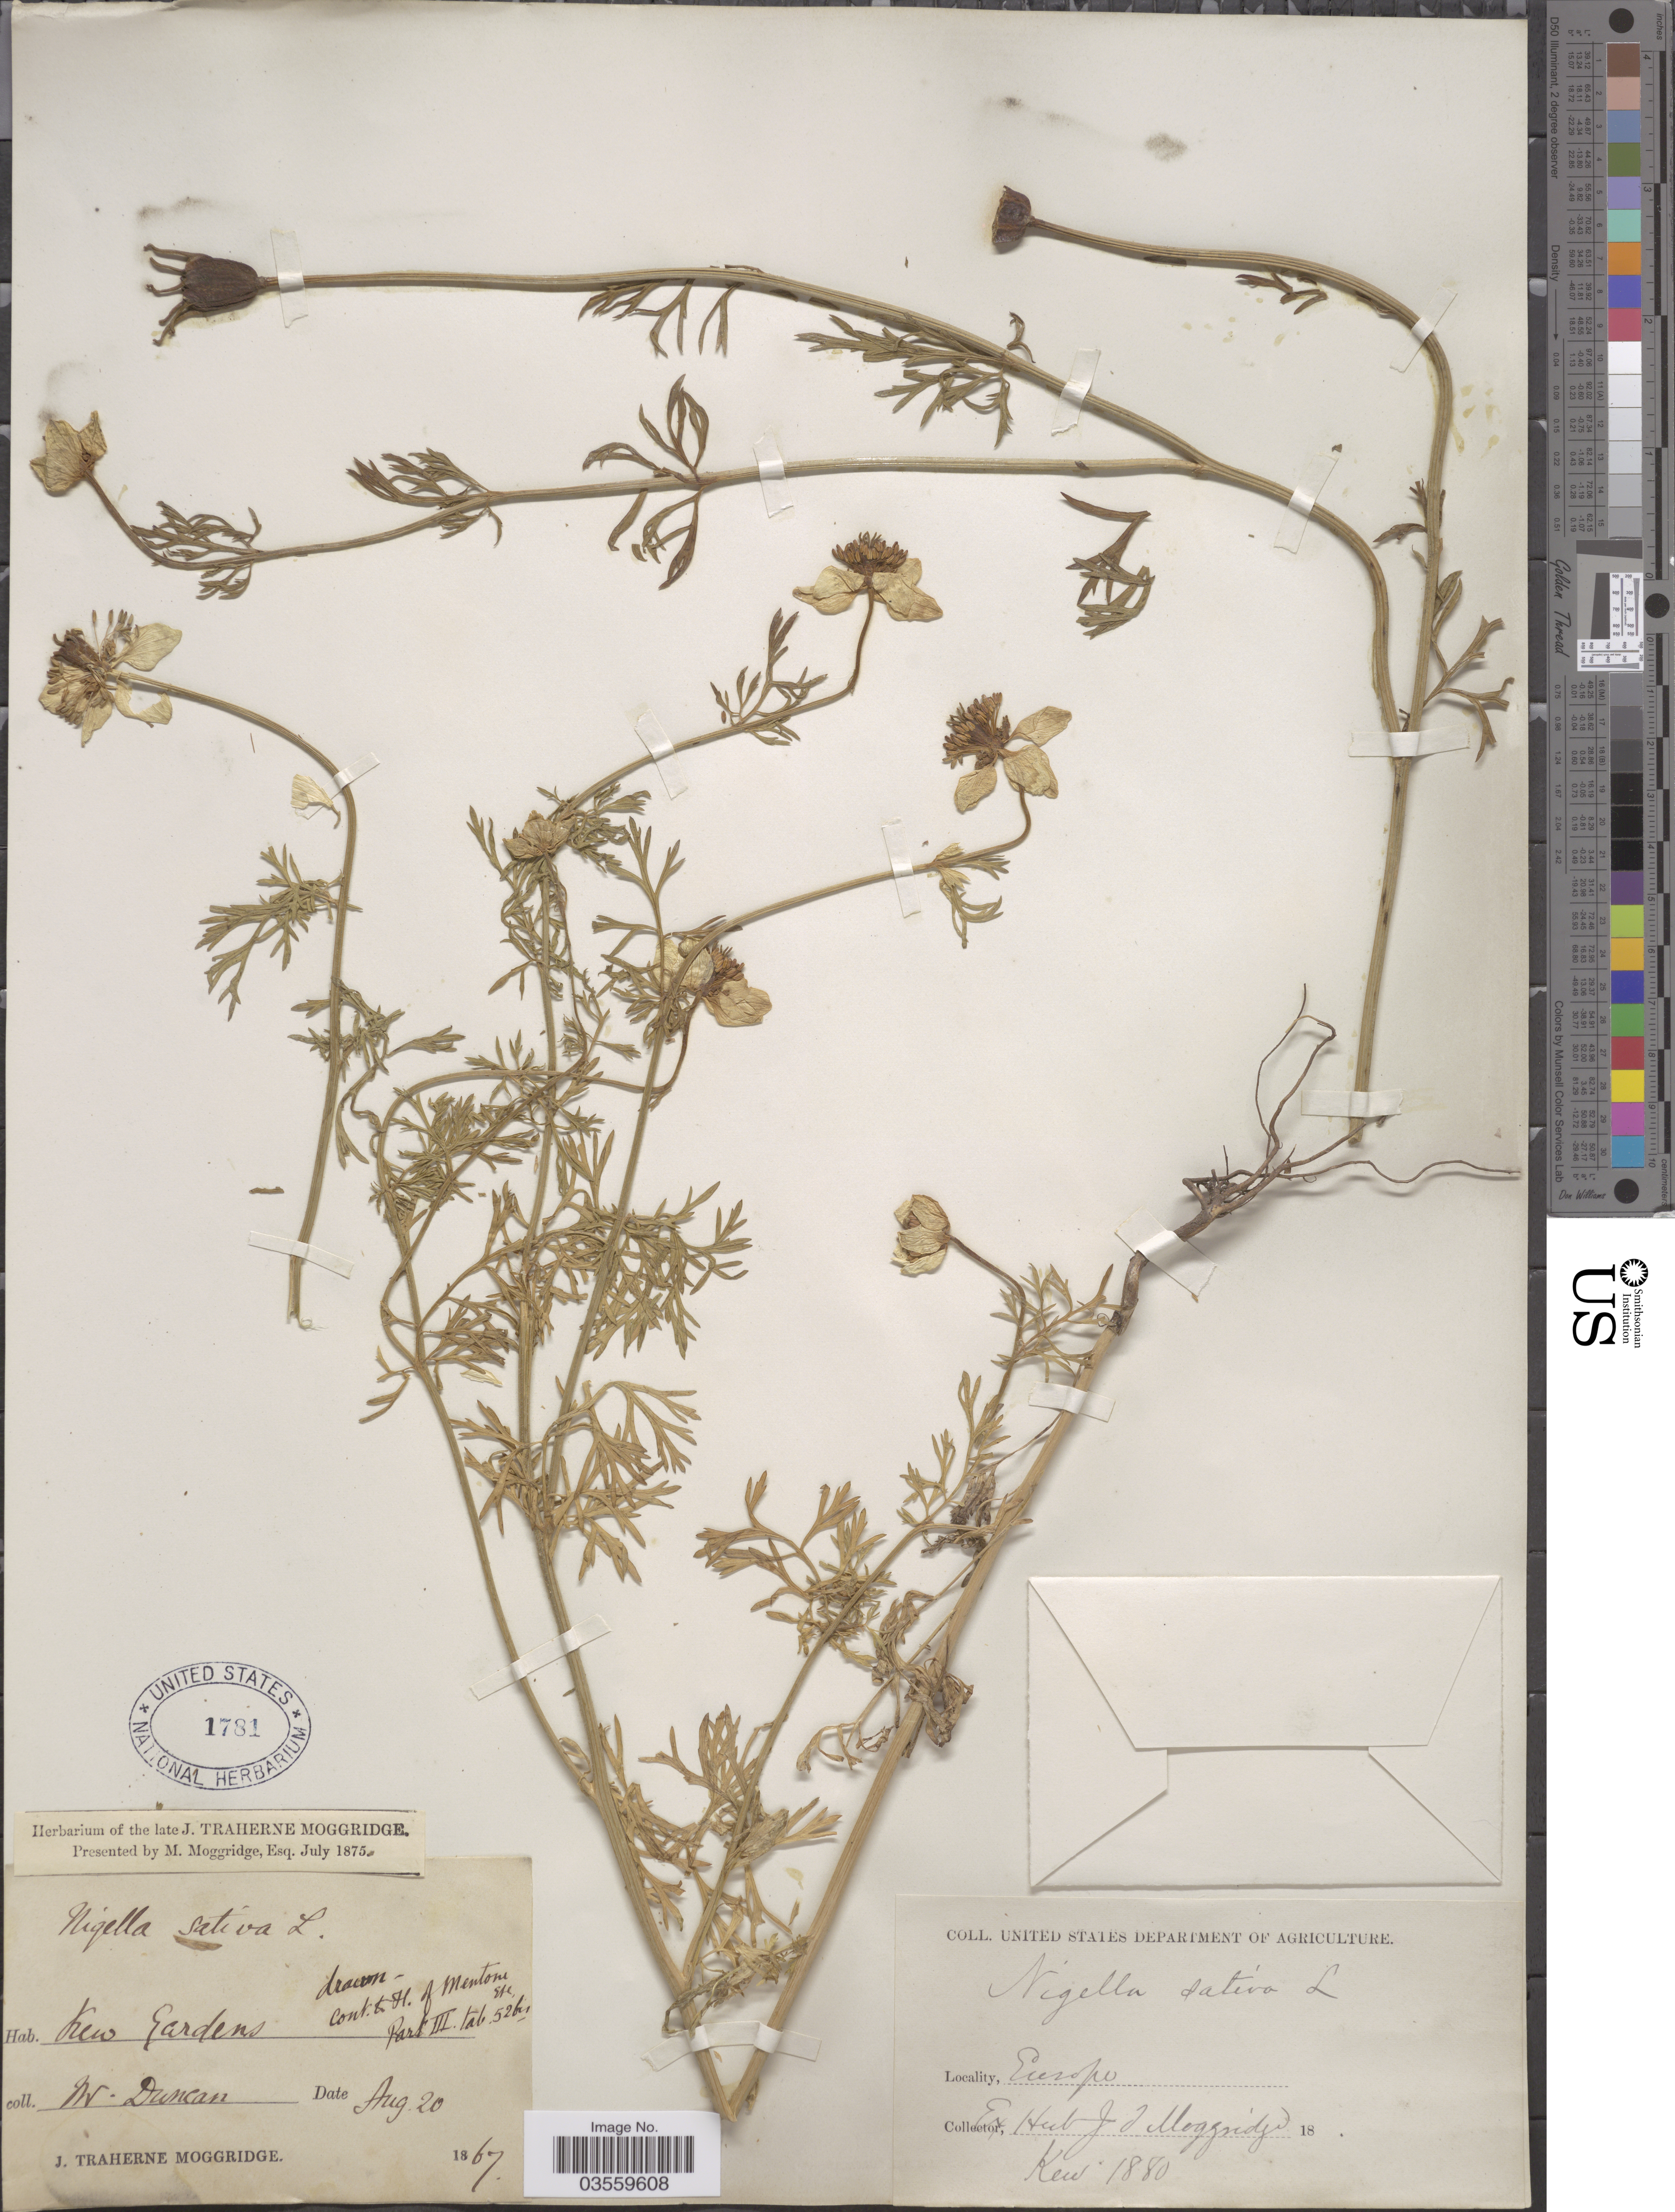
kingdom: Plantae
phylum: Tracheophyta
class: Magnoliopsida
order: Ranunculales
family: Ranunculaceae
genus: Nigella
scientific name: Nigella sativa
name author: L.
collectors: J. T. Moggridge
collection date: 1867-08-20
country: United Kingdom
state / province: England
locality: Kew Garden. Europe.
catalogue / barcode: US 1781